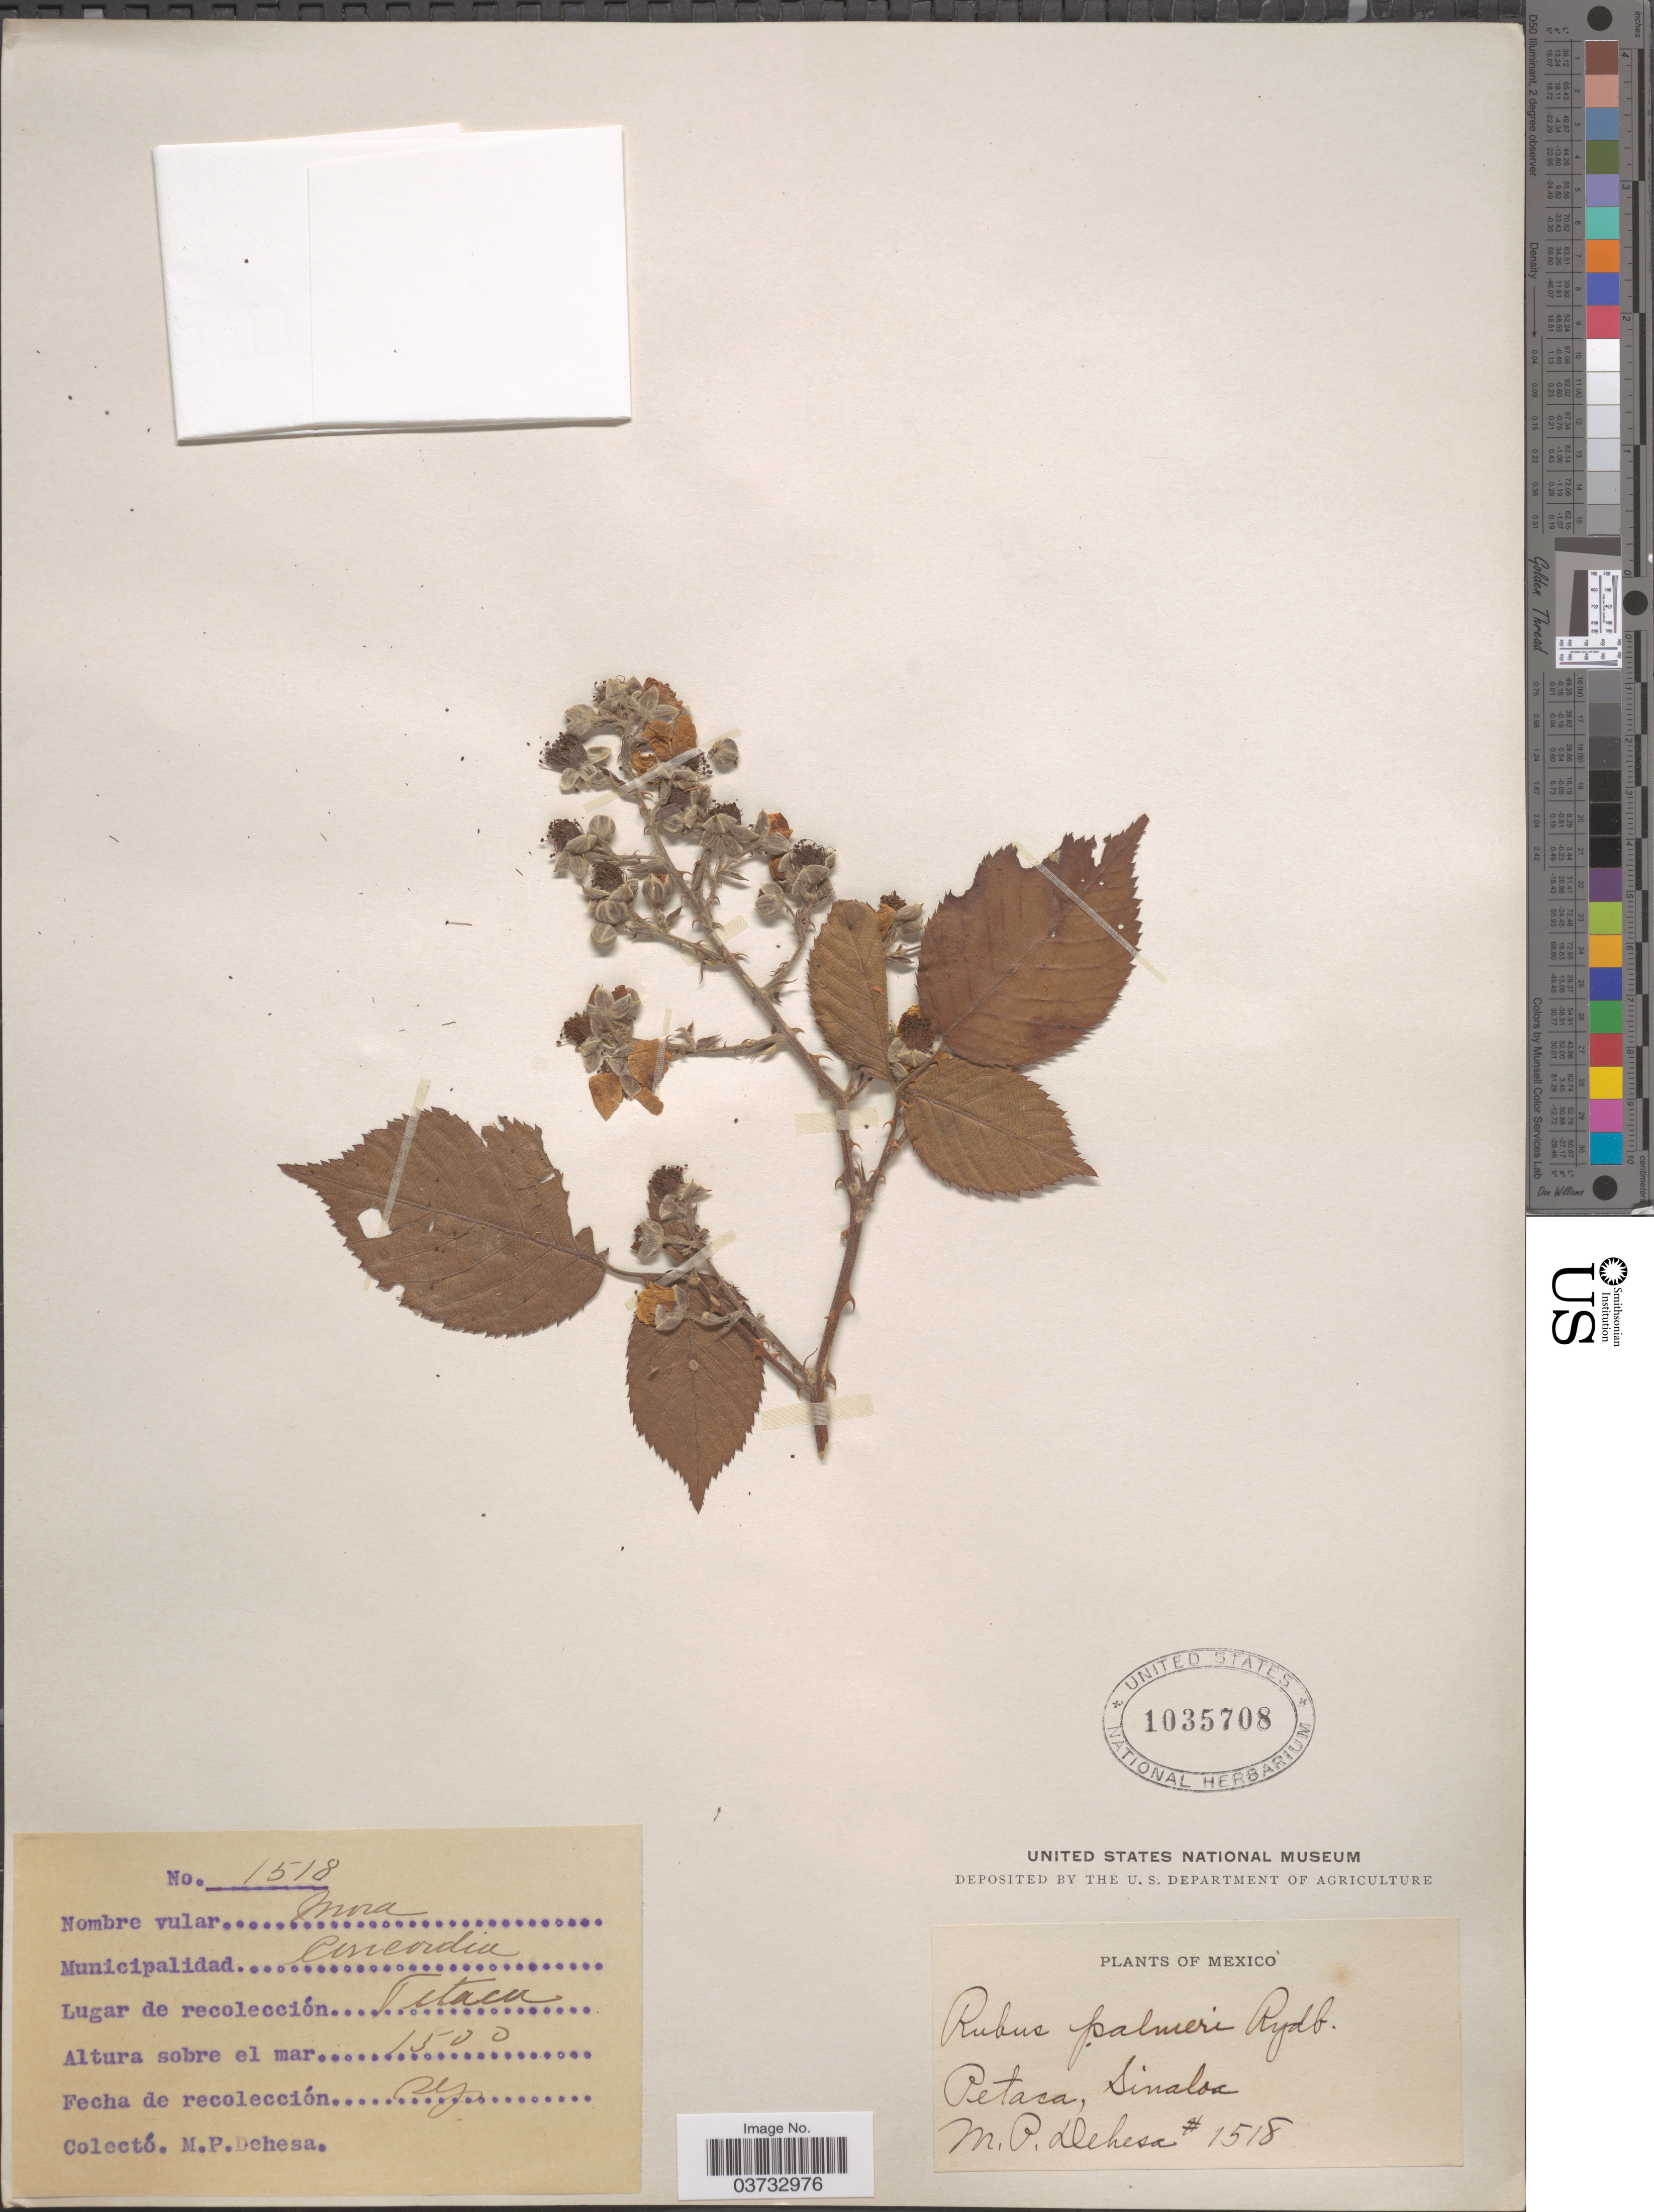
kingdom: Plantae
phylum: Tracheophyta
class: Magnoliopsida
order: Rosales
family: Rosaceae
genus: Rubus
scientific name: Rubus palmeri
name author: Rydb.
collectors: M. Dehesa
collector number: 1518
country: Mexico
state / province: Sinaloa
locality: Petaca. Municipalidad Concordia.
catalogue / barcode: US 1035708